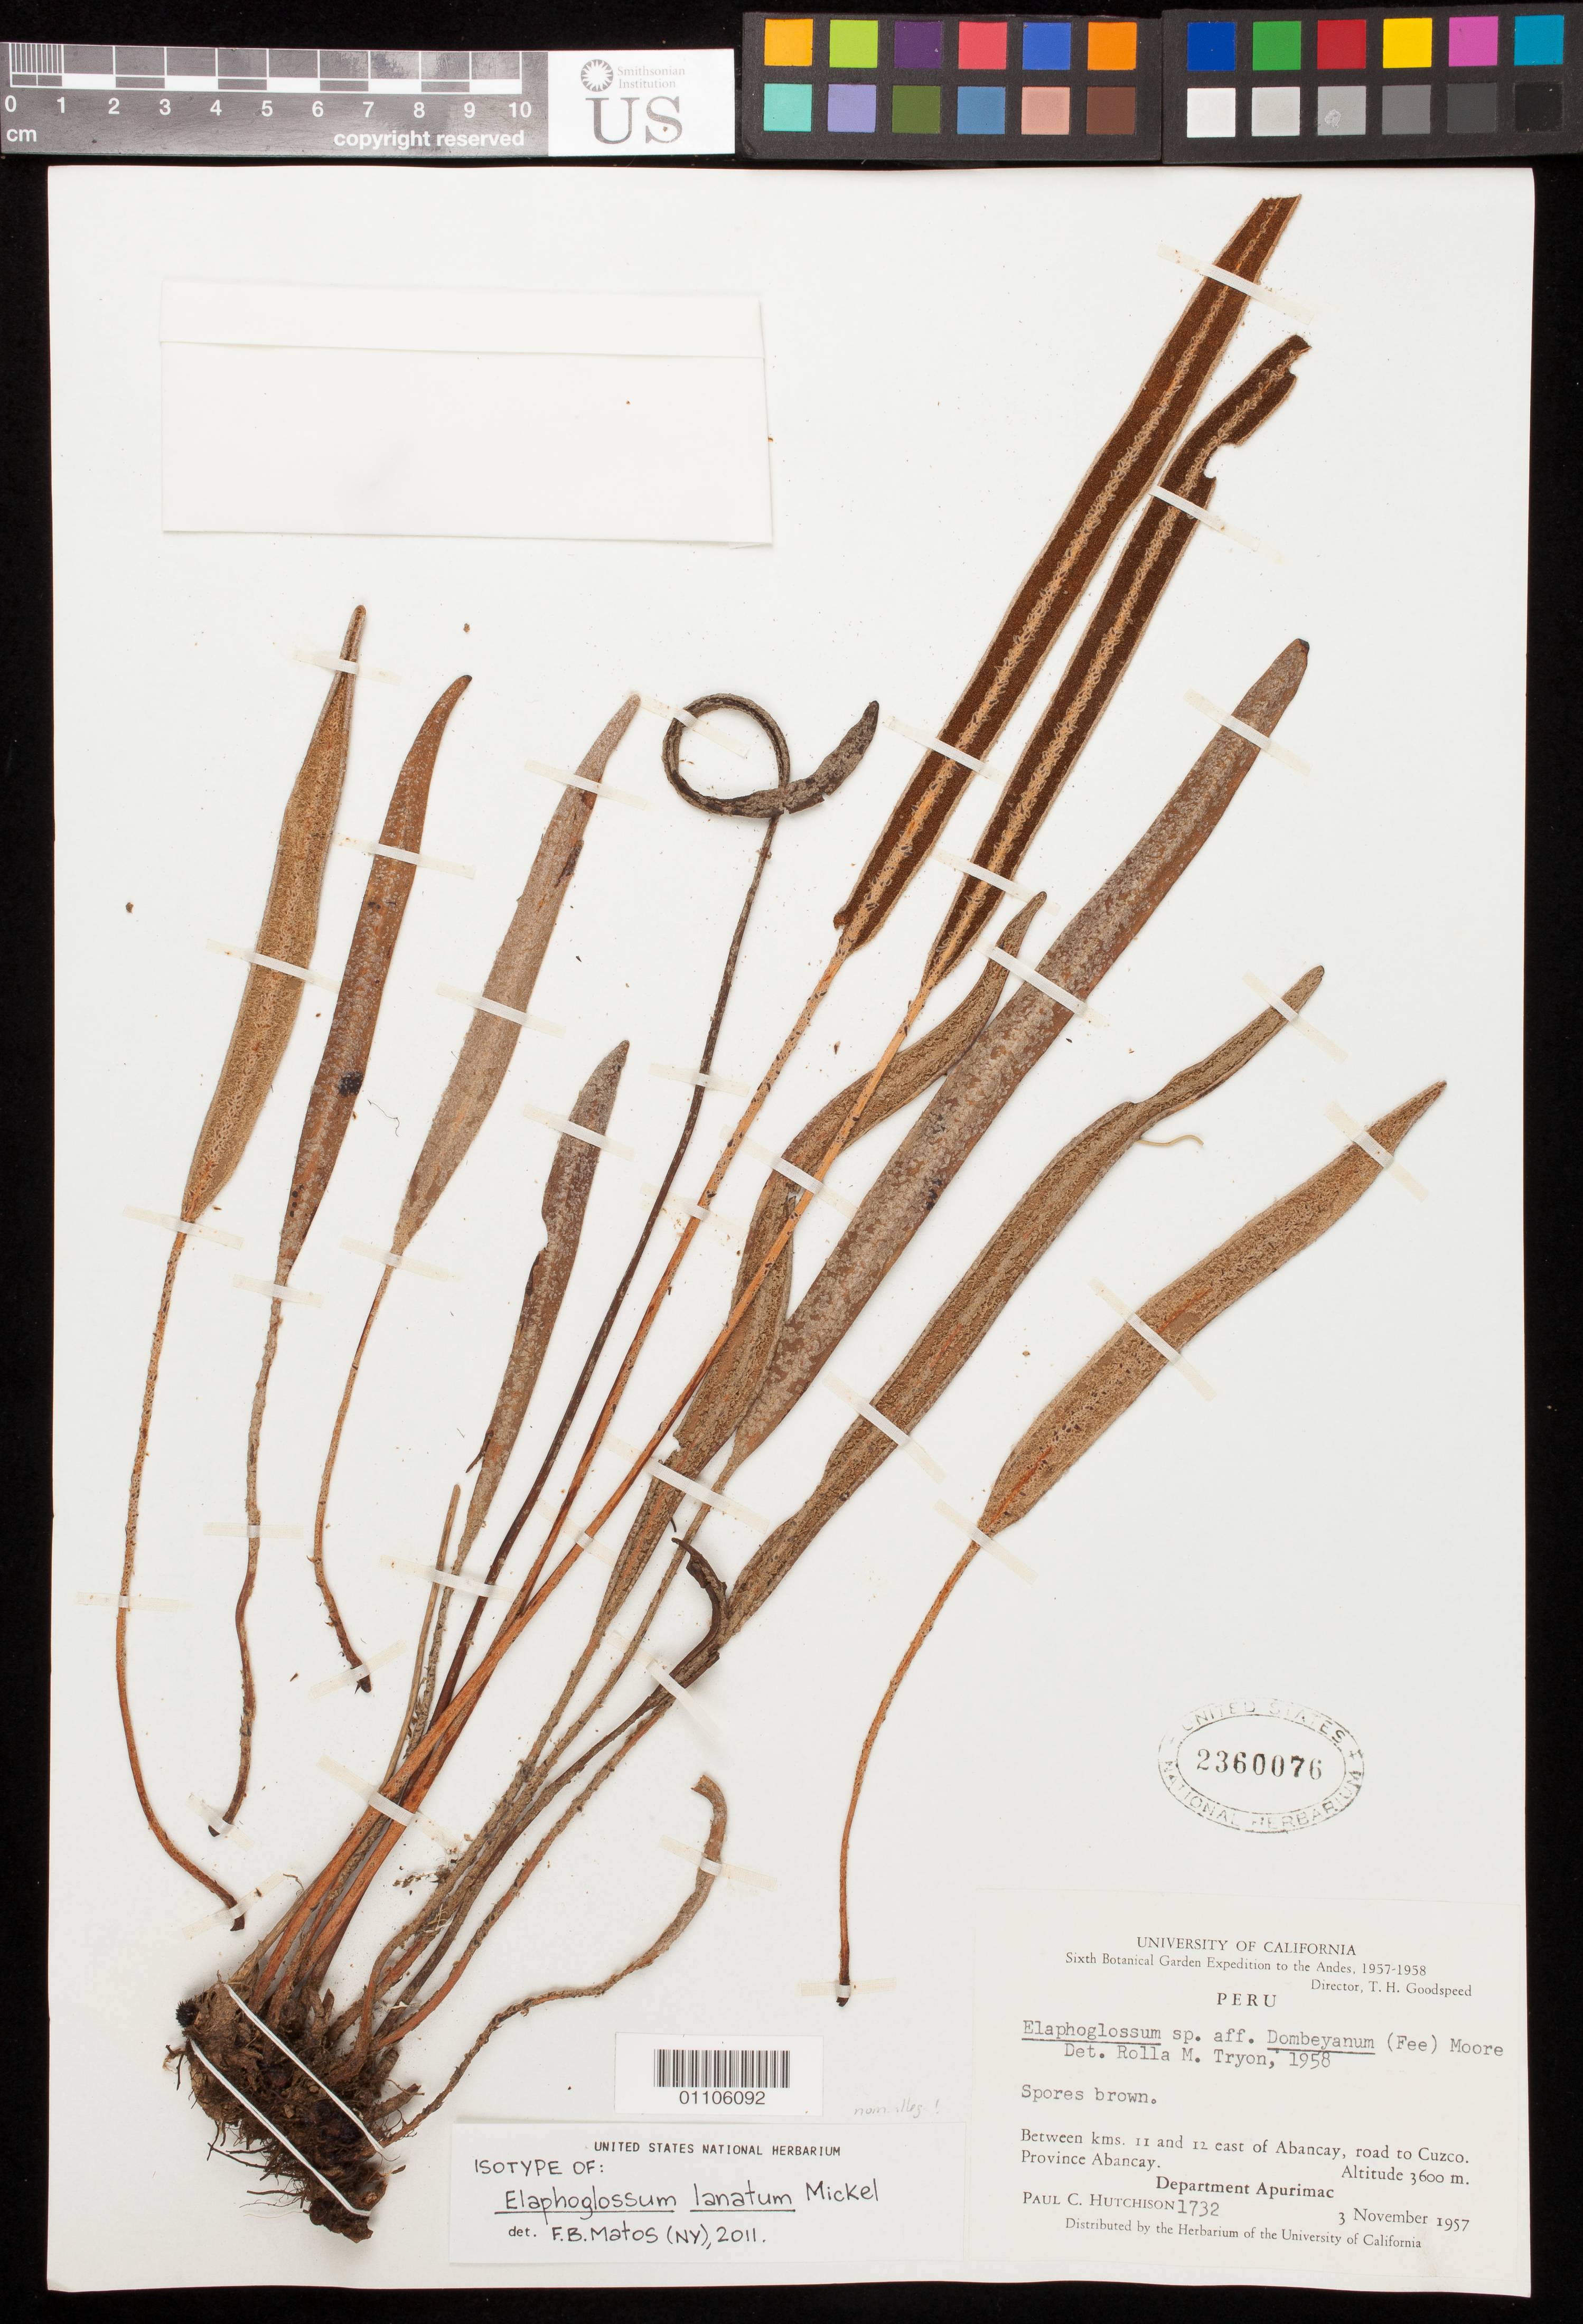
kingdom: Plantae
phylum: Tracheophyta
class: Polypodiopsida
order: Polypodiales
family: Dryopteridaceae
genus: Elaphoglossum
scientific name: Elaphoglossum lanatum Mickel, nom. illeg.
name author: Mickel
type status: Isotype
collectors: P. C. Hutchison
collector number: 1732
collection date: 1957-11-03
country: Peru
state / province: Apurímac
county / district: Abancay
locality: Between kms. 11 and 12 east of Abancay, road to Cuzco, Province Abancay, Department Apurimac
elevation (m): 3600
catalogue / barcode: US 2360076